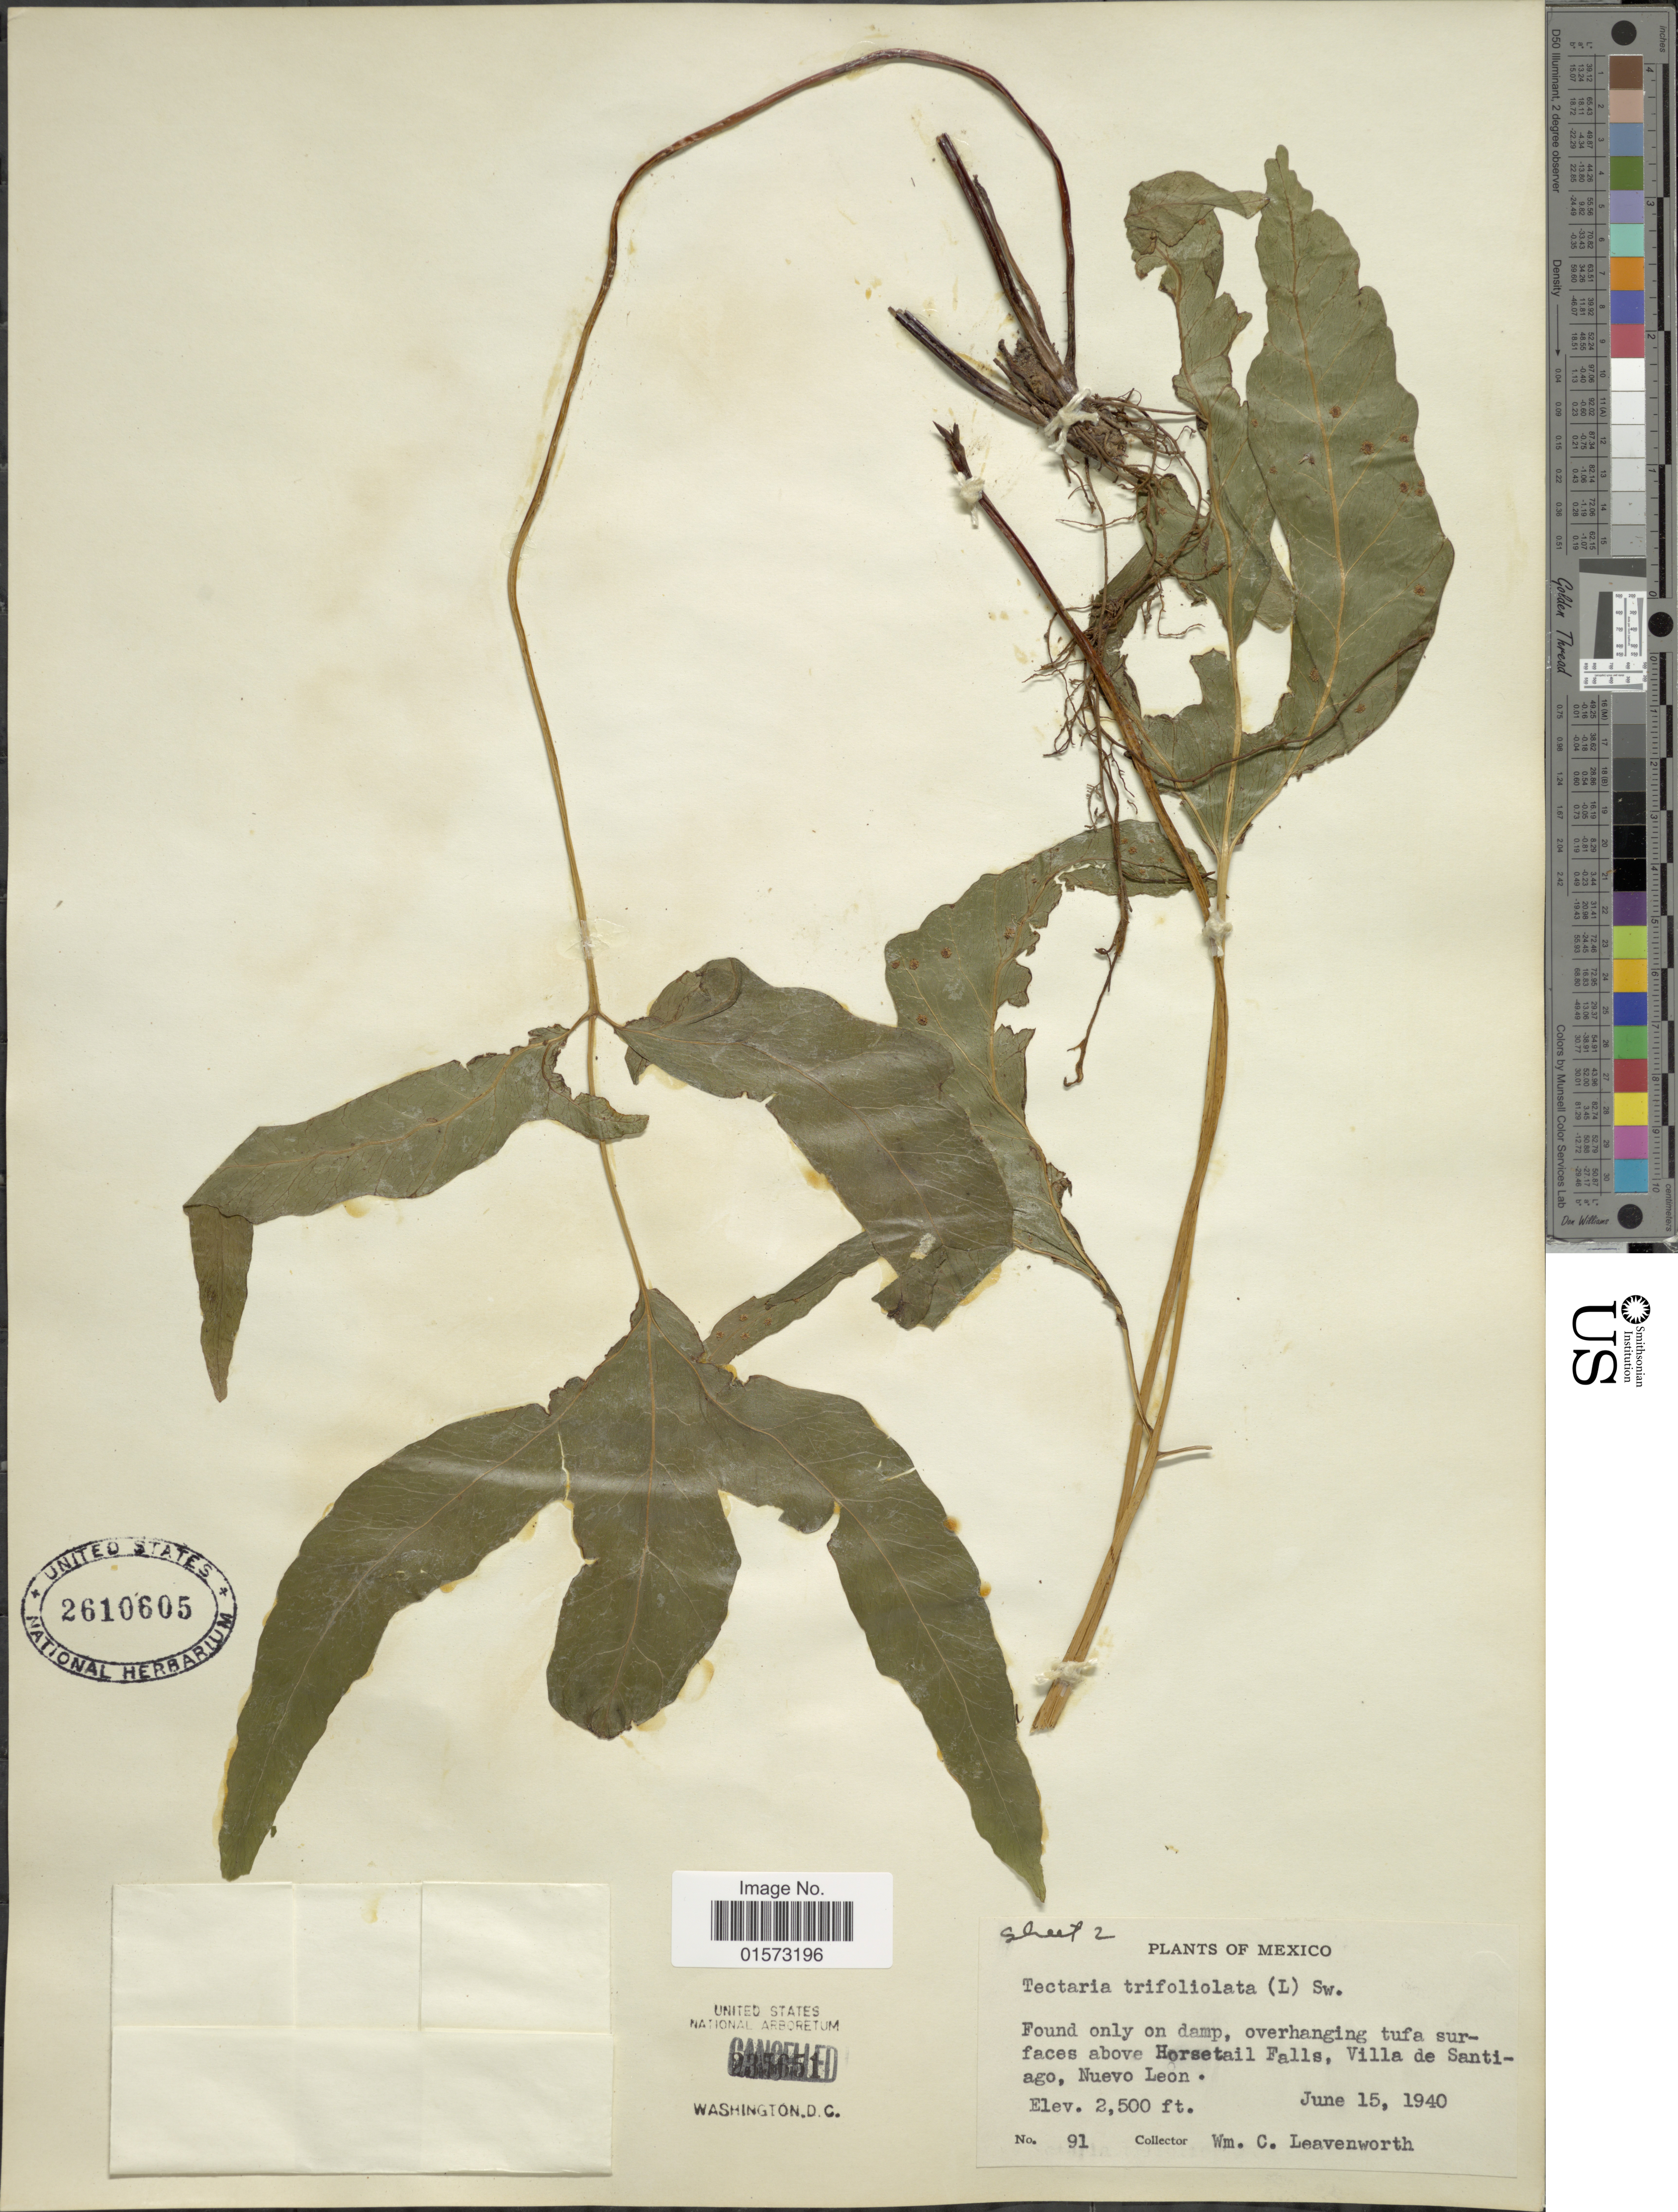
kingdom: Plantae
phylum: Tracheophyta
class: Polypodiopsida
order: Polypodiales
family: Tectariaceae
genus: Tectaria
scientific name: Tectaria heracleifolia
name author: (Willd.) Underw.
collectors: W. C. Leavenworth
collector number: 91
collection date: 1940-06-15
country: Mexico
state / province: Nuevo León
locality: Found only on damp, overhanging tufa surfaces above Horsetail Falls, Villa de Santiago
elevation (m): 762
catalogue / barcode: US 2610605